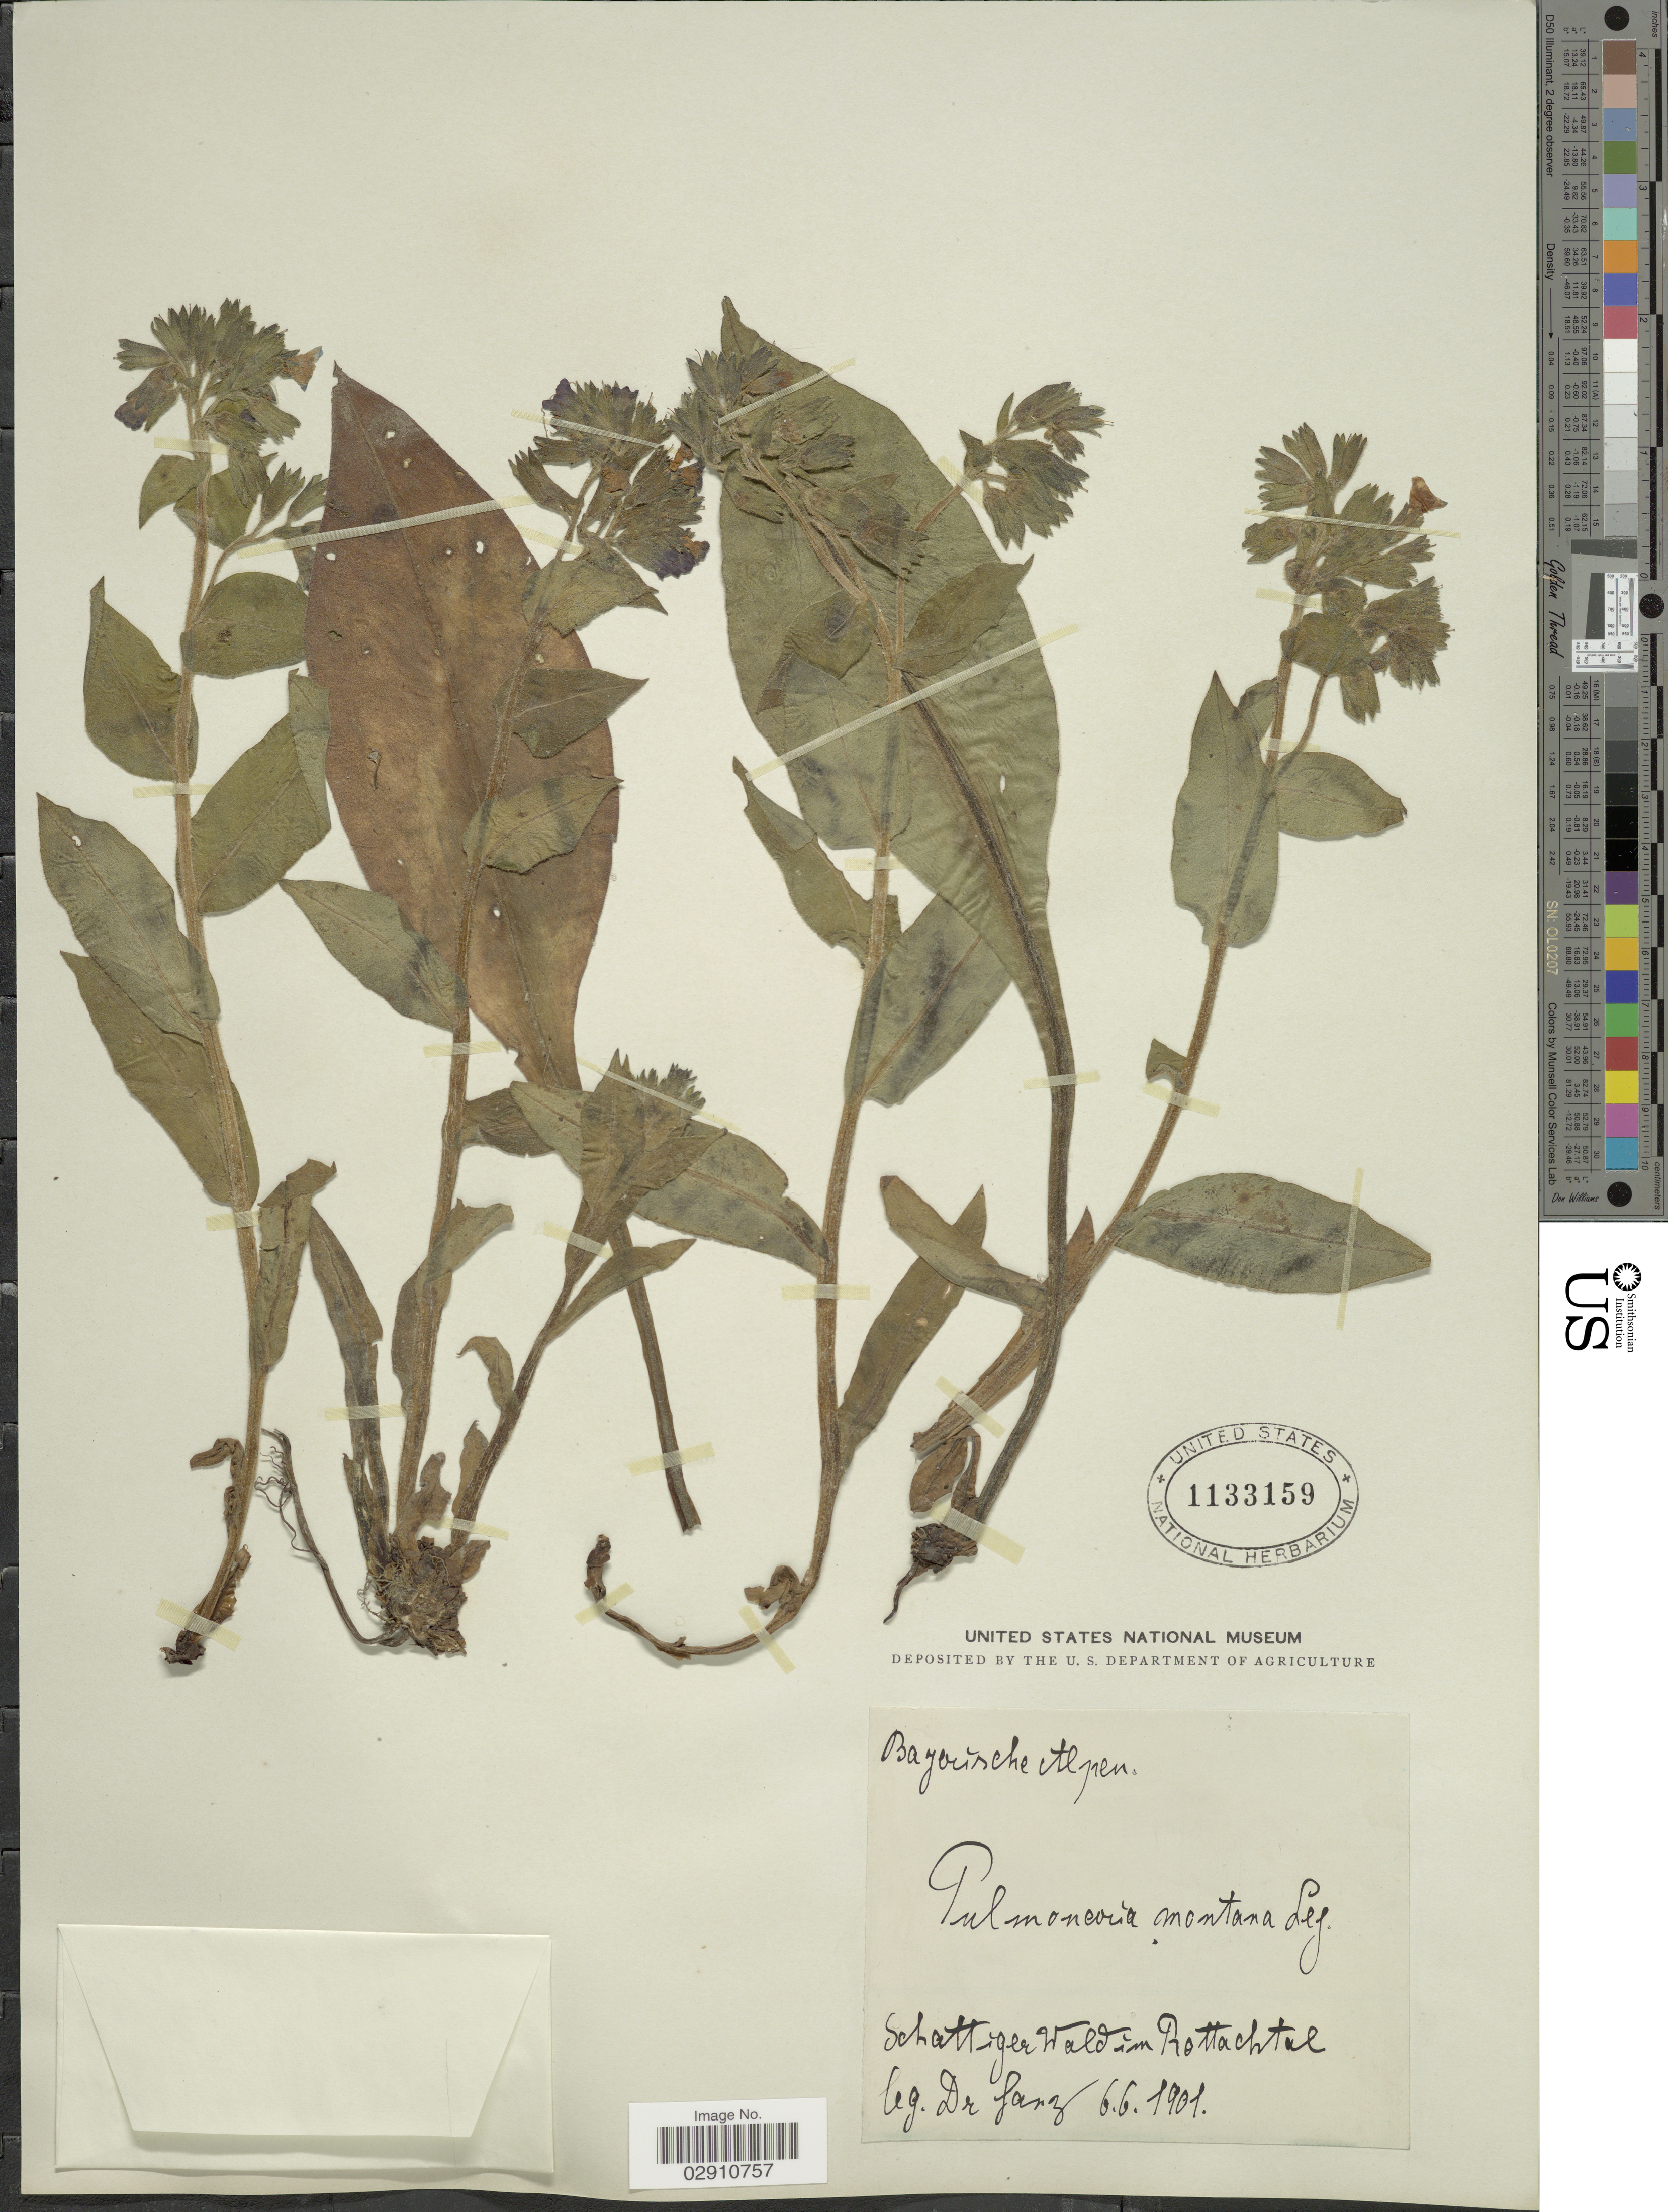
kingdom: Plantae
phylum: Tracheophyta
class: Magnoliopsida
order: Boraginales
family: Boraginaceae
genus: Pulmonaria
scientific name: Pulmonaria montana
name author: Lej.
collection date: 1901-06-06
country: Germany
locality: Bayerische Alpen. Schattiger Wald im Rottachtal.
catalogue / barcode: US 1133159